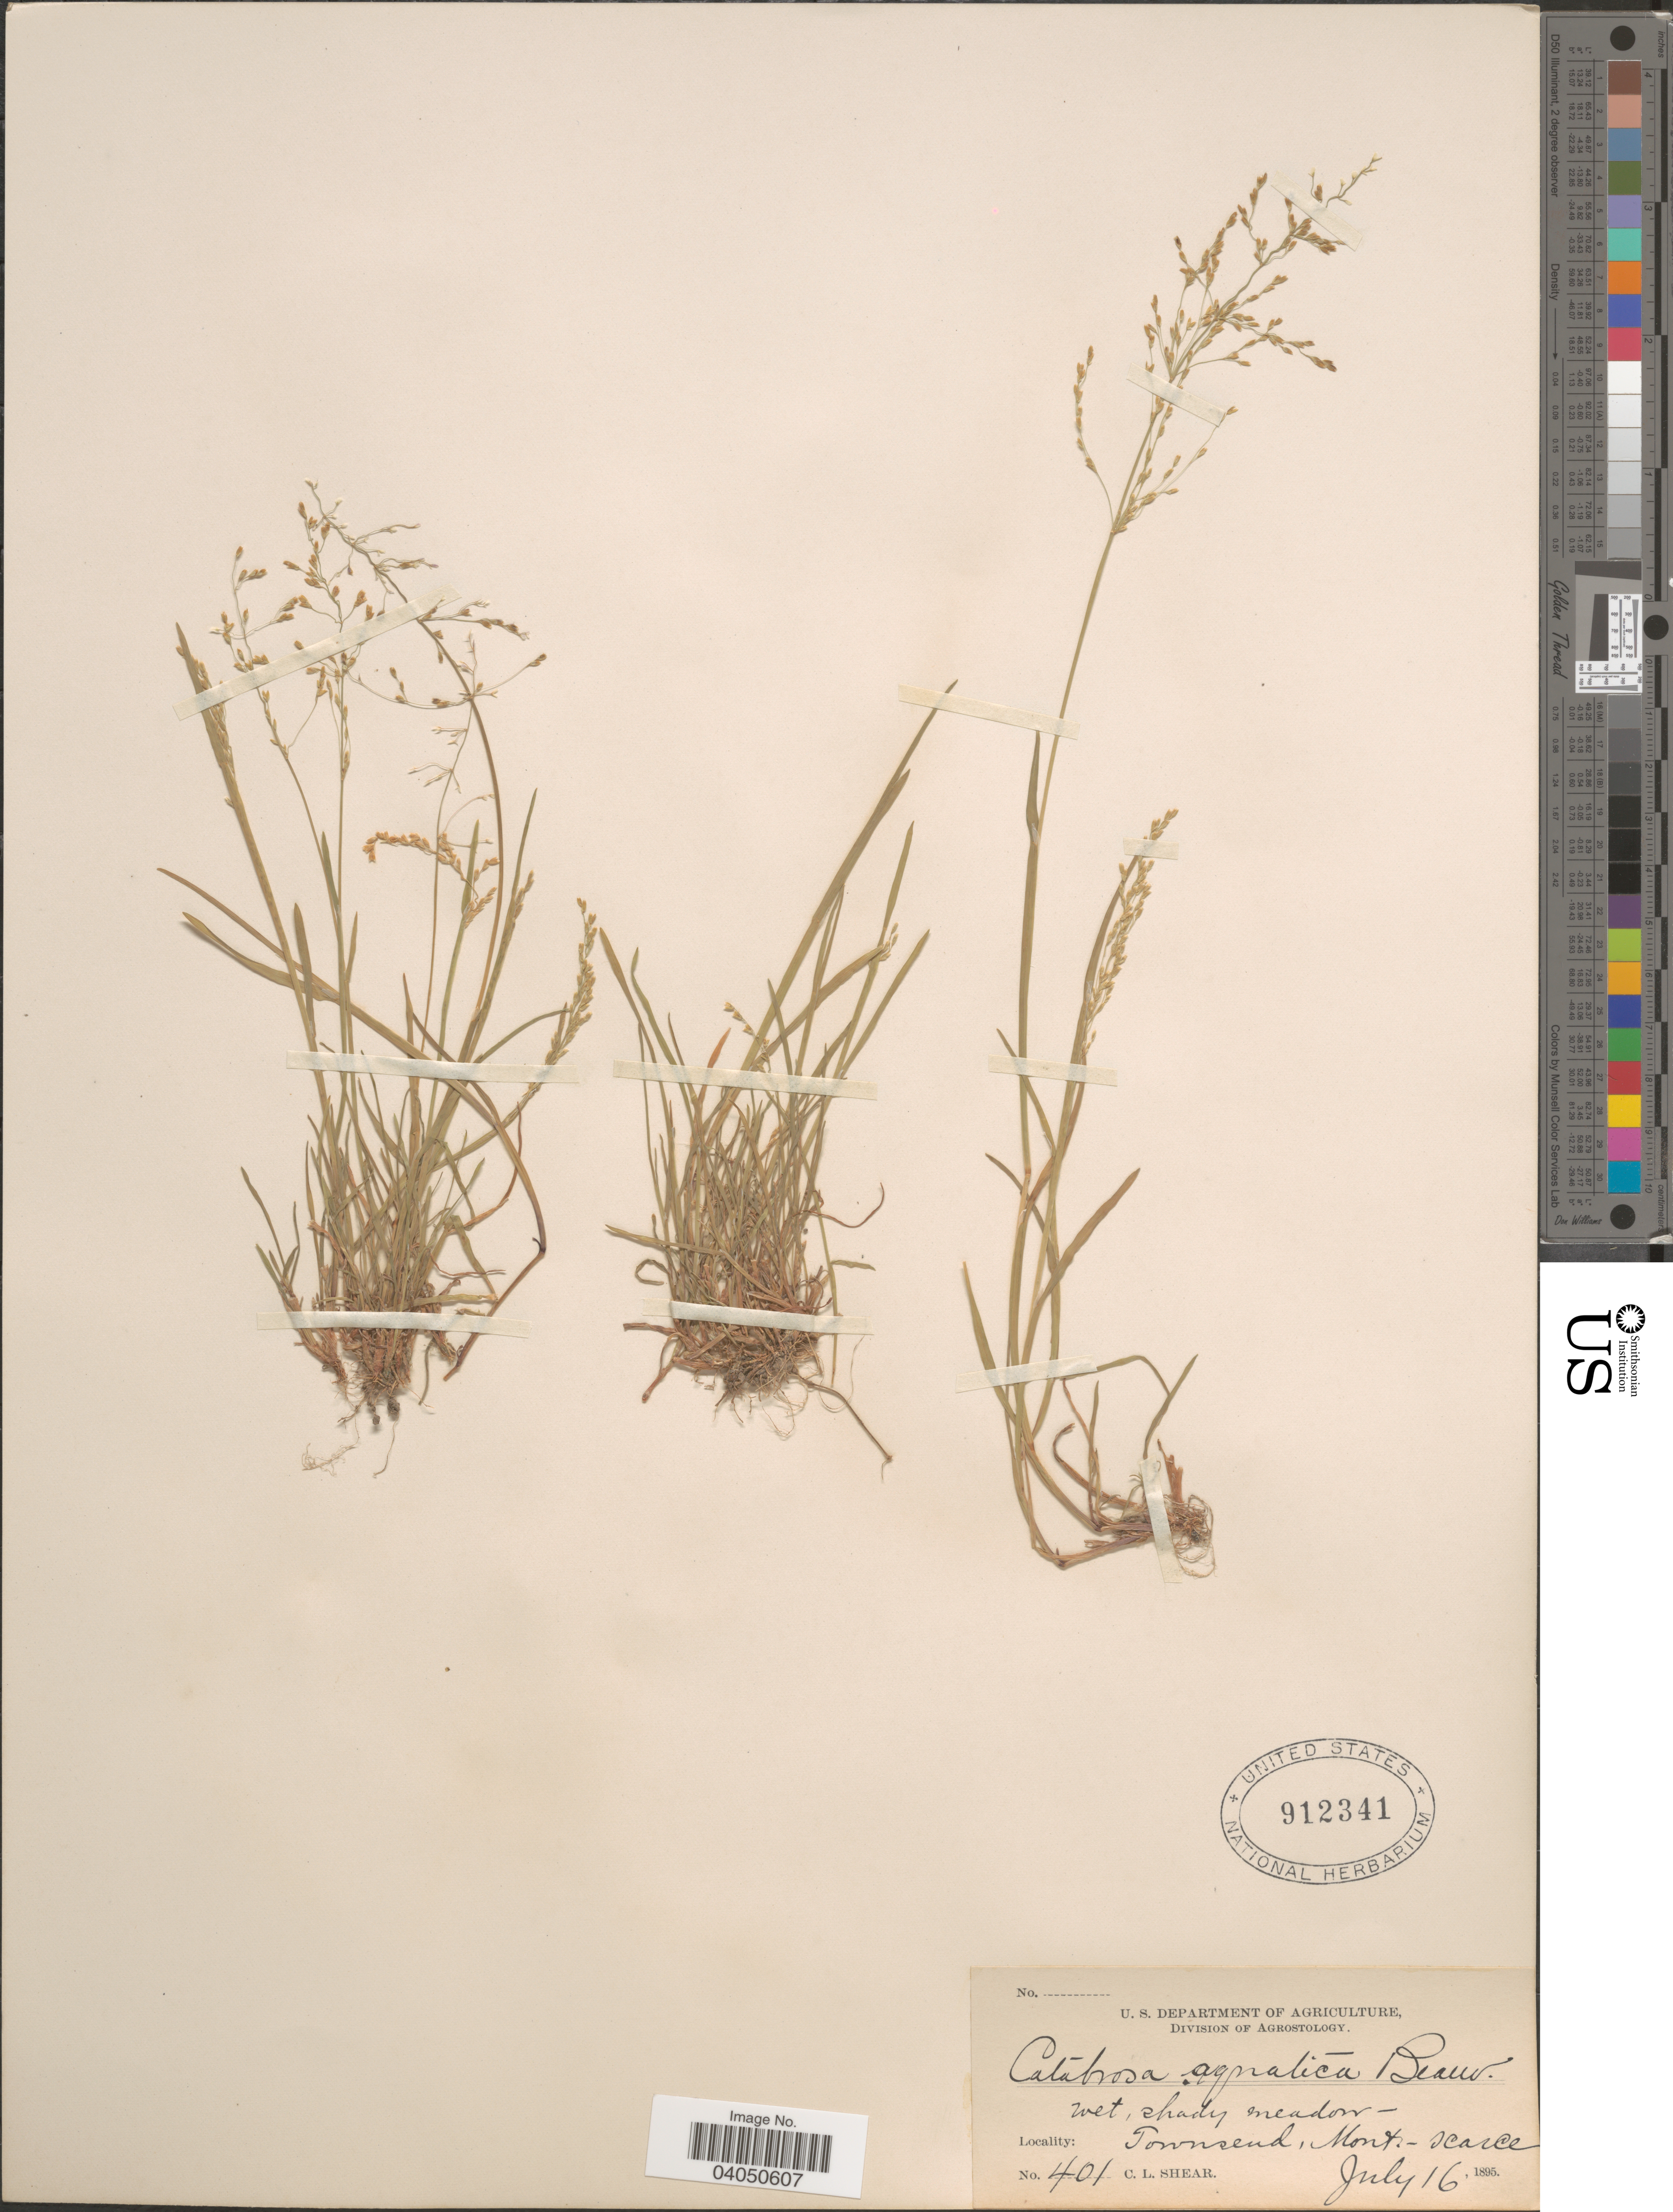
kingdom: Plantae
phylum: Tracheophyta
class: Liliopsida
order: Poales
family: Poaceae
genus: Catabrosa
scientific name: Catabrosa aquatica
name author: (L.) P. Beauv.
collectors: C. L. Shear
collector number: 401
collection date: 1895-07-16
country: United States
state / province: Montana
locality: Townsend.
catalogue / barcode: US 912341